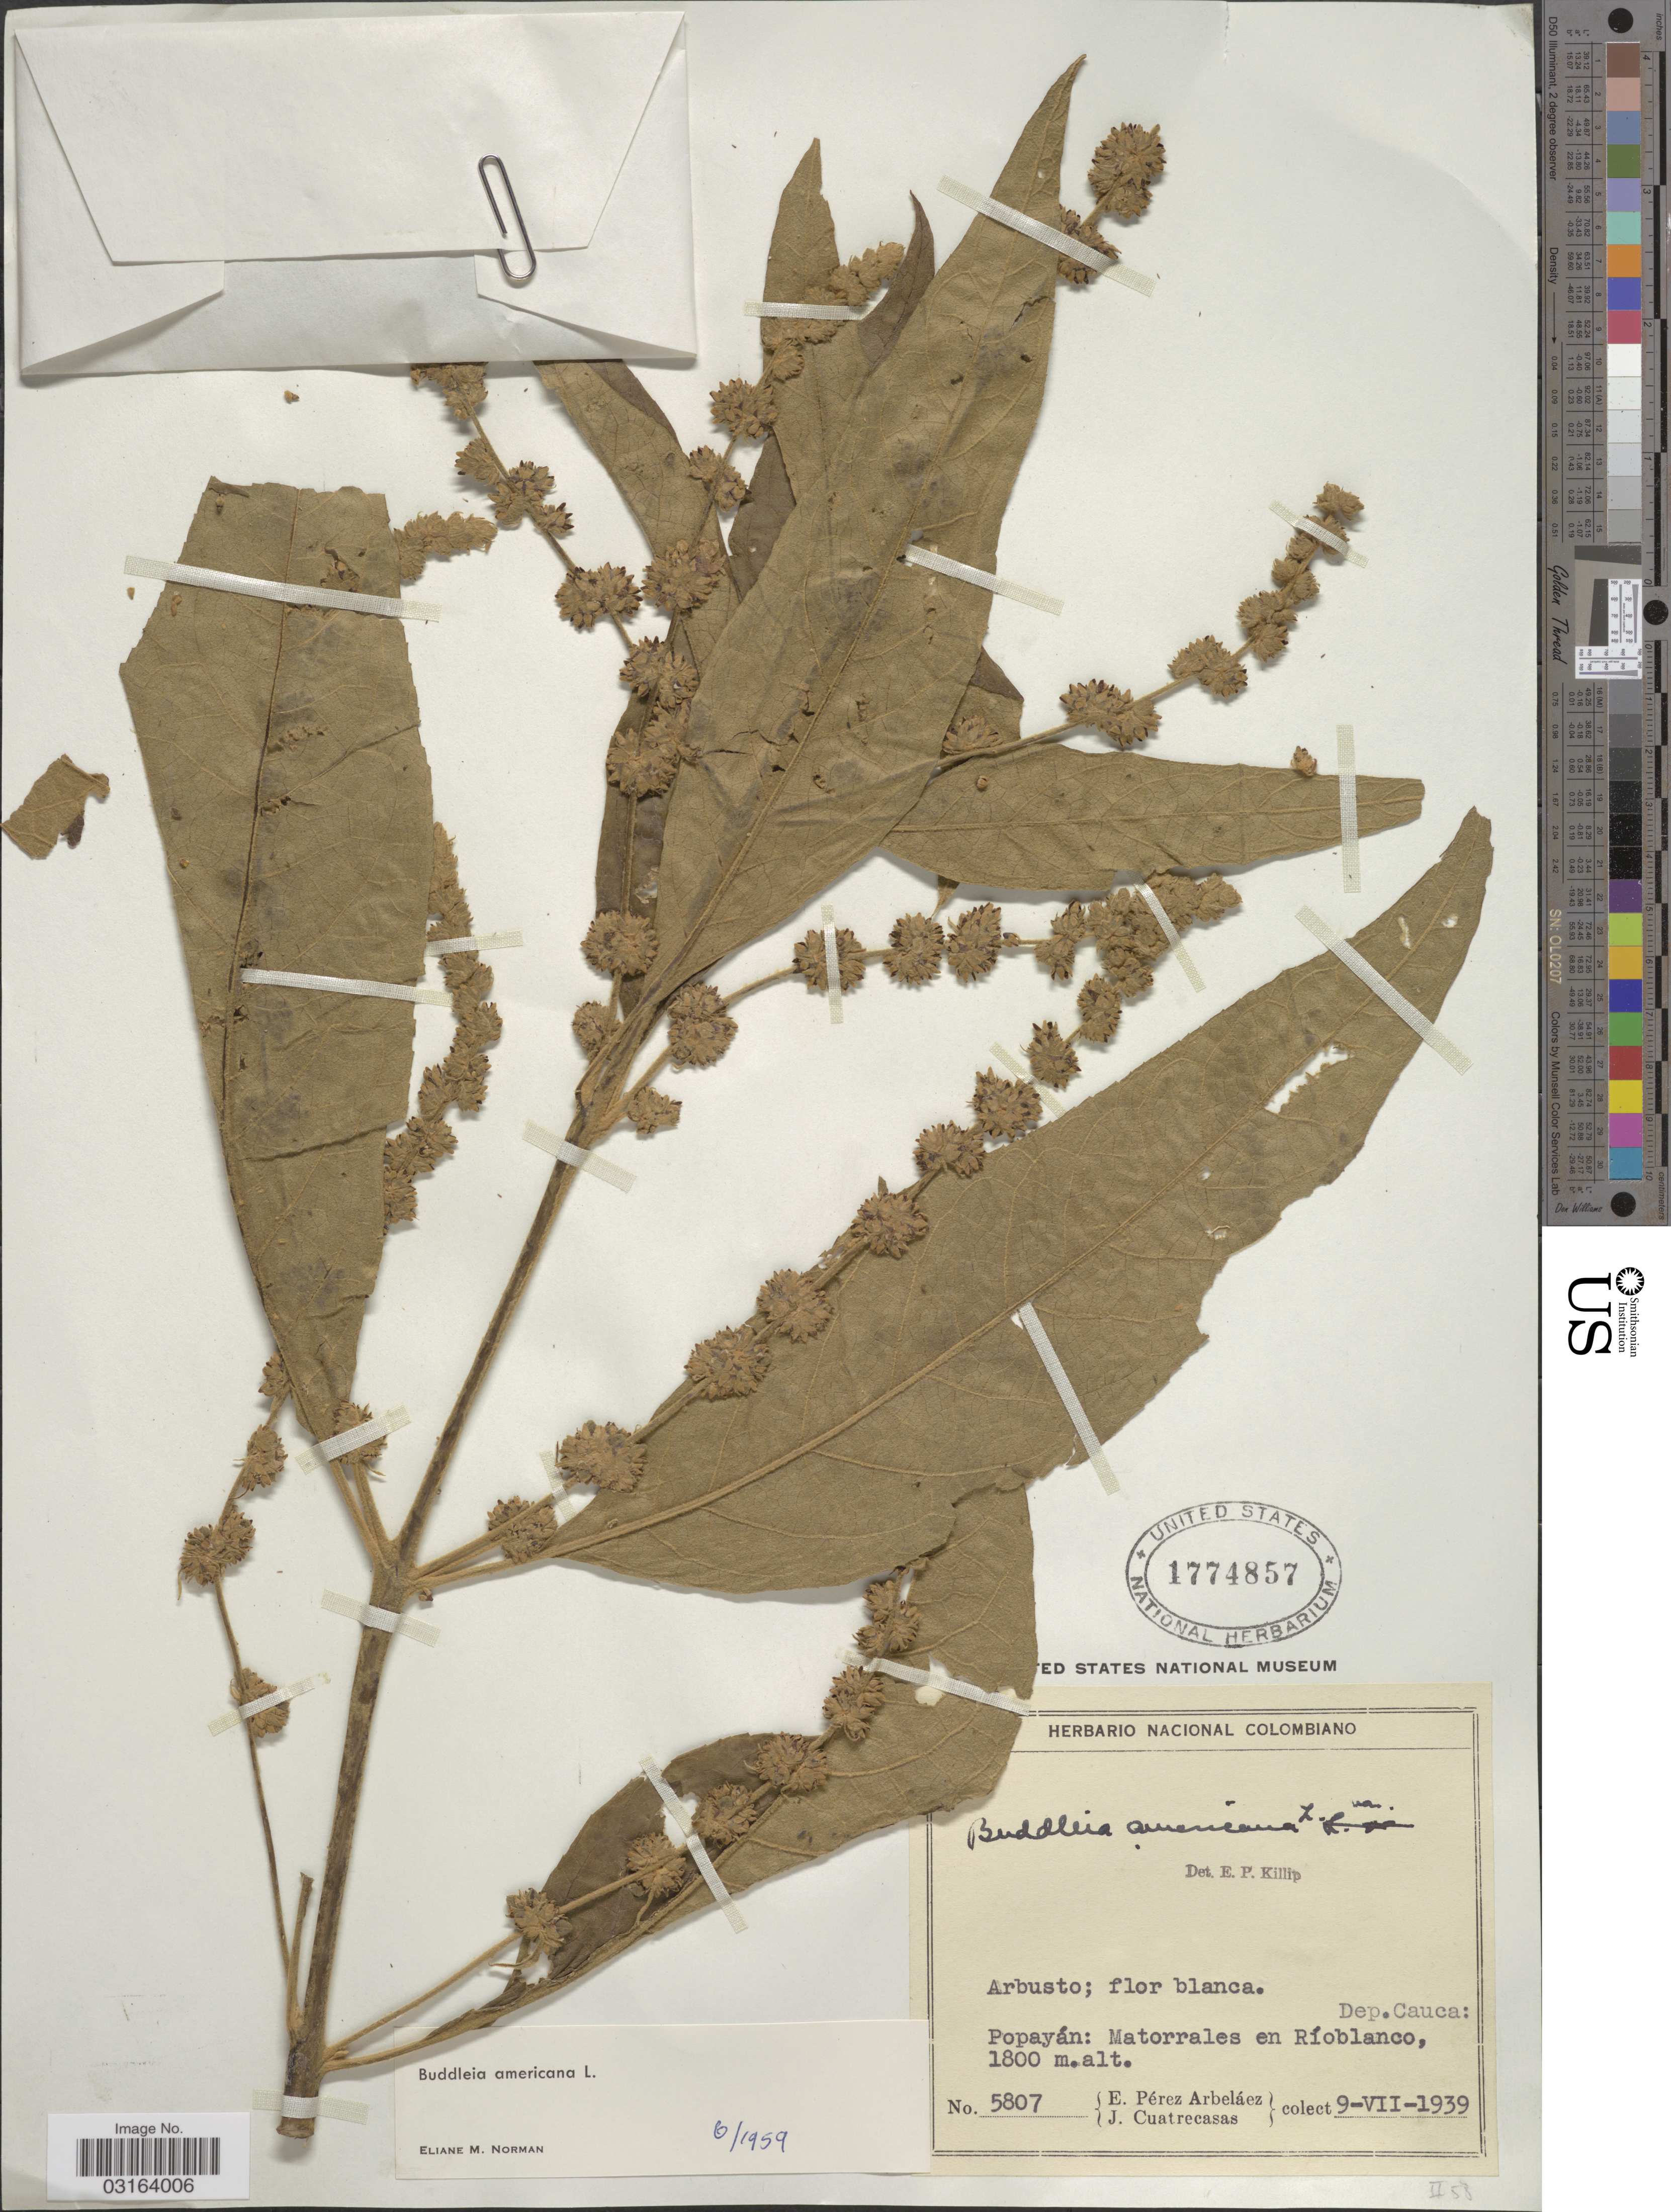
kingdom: Plantae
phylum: Tracheophyta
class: Magnoliopsida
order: Lamiales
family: Scrophulariaceae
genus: Buddleja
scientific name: Buddleja americana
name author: L.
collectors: E. Pérez Arbeláez & J. Cuatrecasas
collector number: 5807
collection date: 1939-07-09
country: Colombia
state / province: Cauca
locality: Dep. Cauca: Popayán: Matorrales en Ríoblanco.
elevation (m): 1800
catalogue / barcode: US 1774857